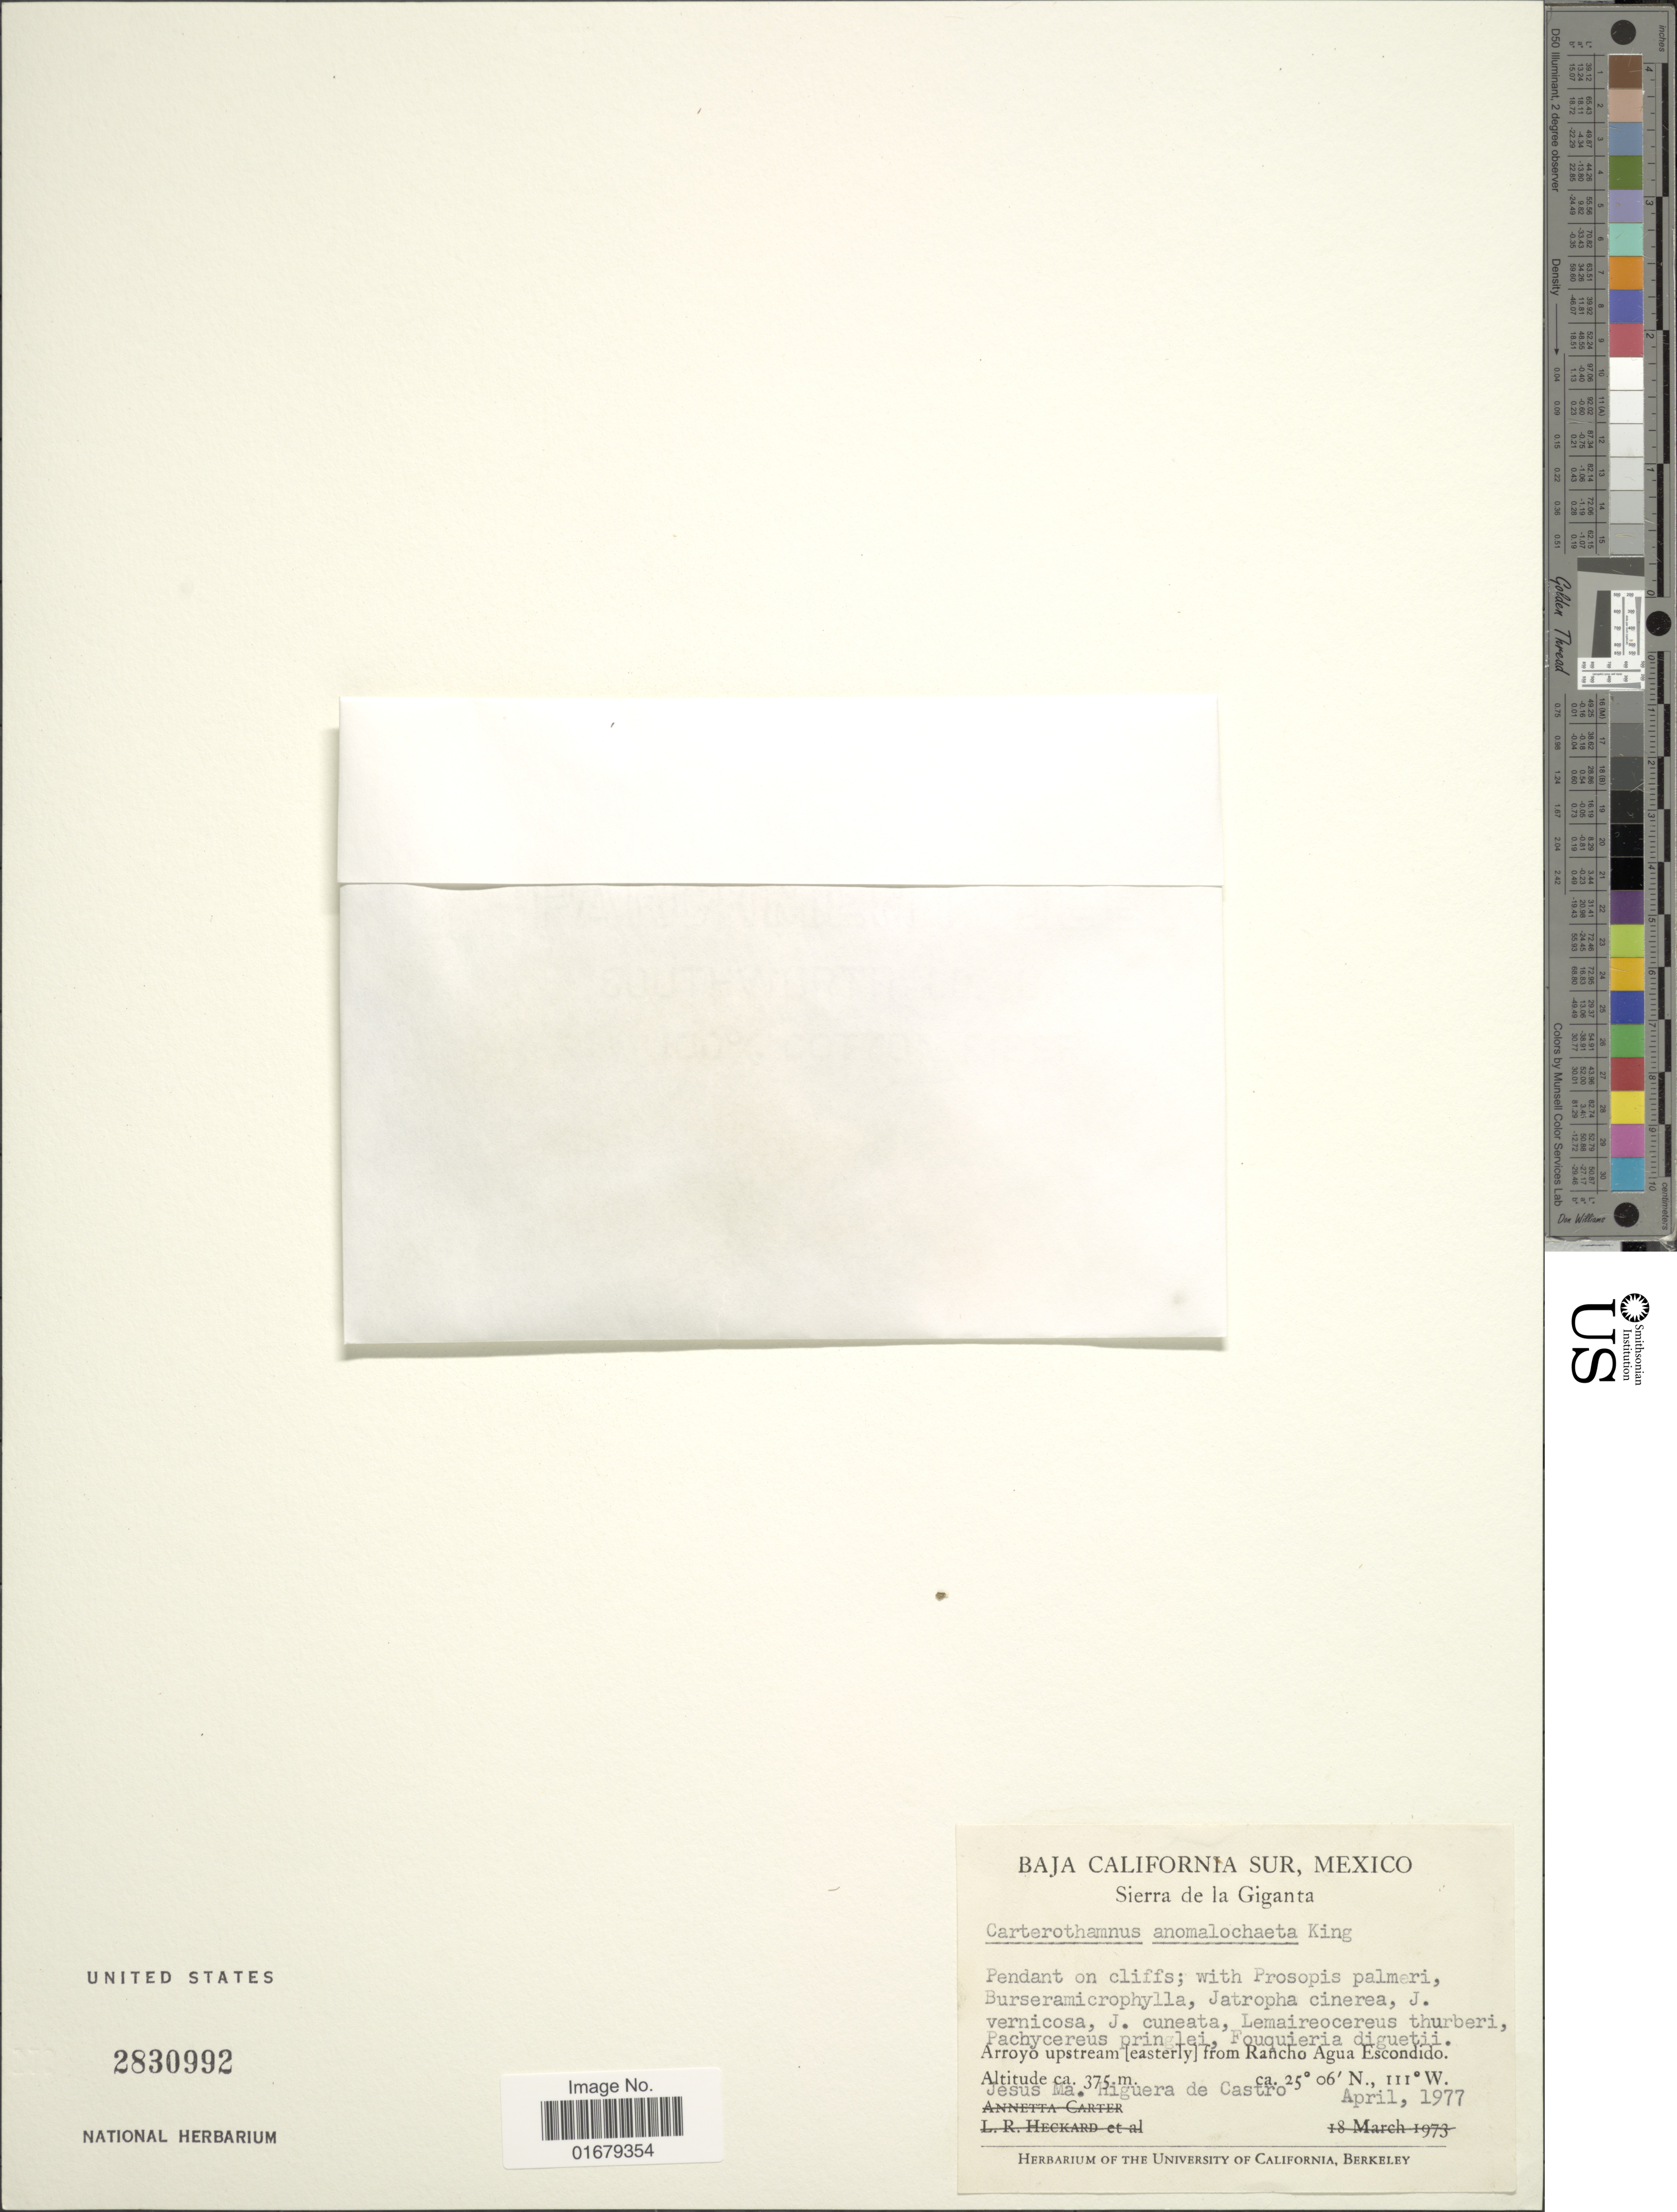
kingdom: Plantae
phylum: Tracheophyta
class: Magnoliopsida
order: Asterales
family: Asteraceae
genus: Carterothamnus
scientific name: Carterothamnus anomalochaeta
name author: R.M. King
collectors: Castro, J. M.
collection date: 1977-04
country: Mexico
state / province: Baja California Sur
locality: Sierra la Giganta, Arroyo upstream [ easterly ] from Rancho Agua Escondido.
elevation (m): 375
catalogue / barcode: US 2830992